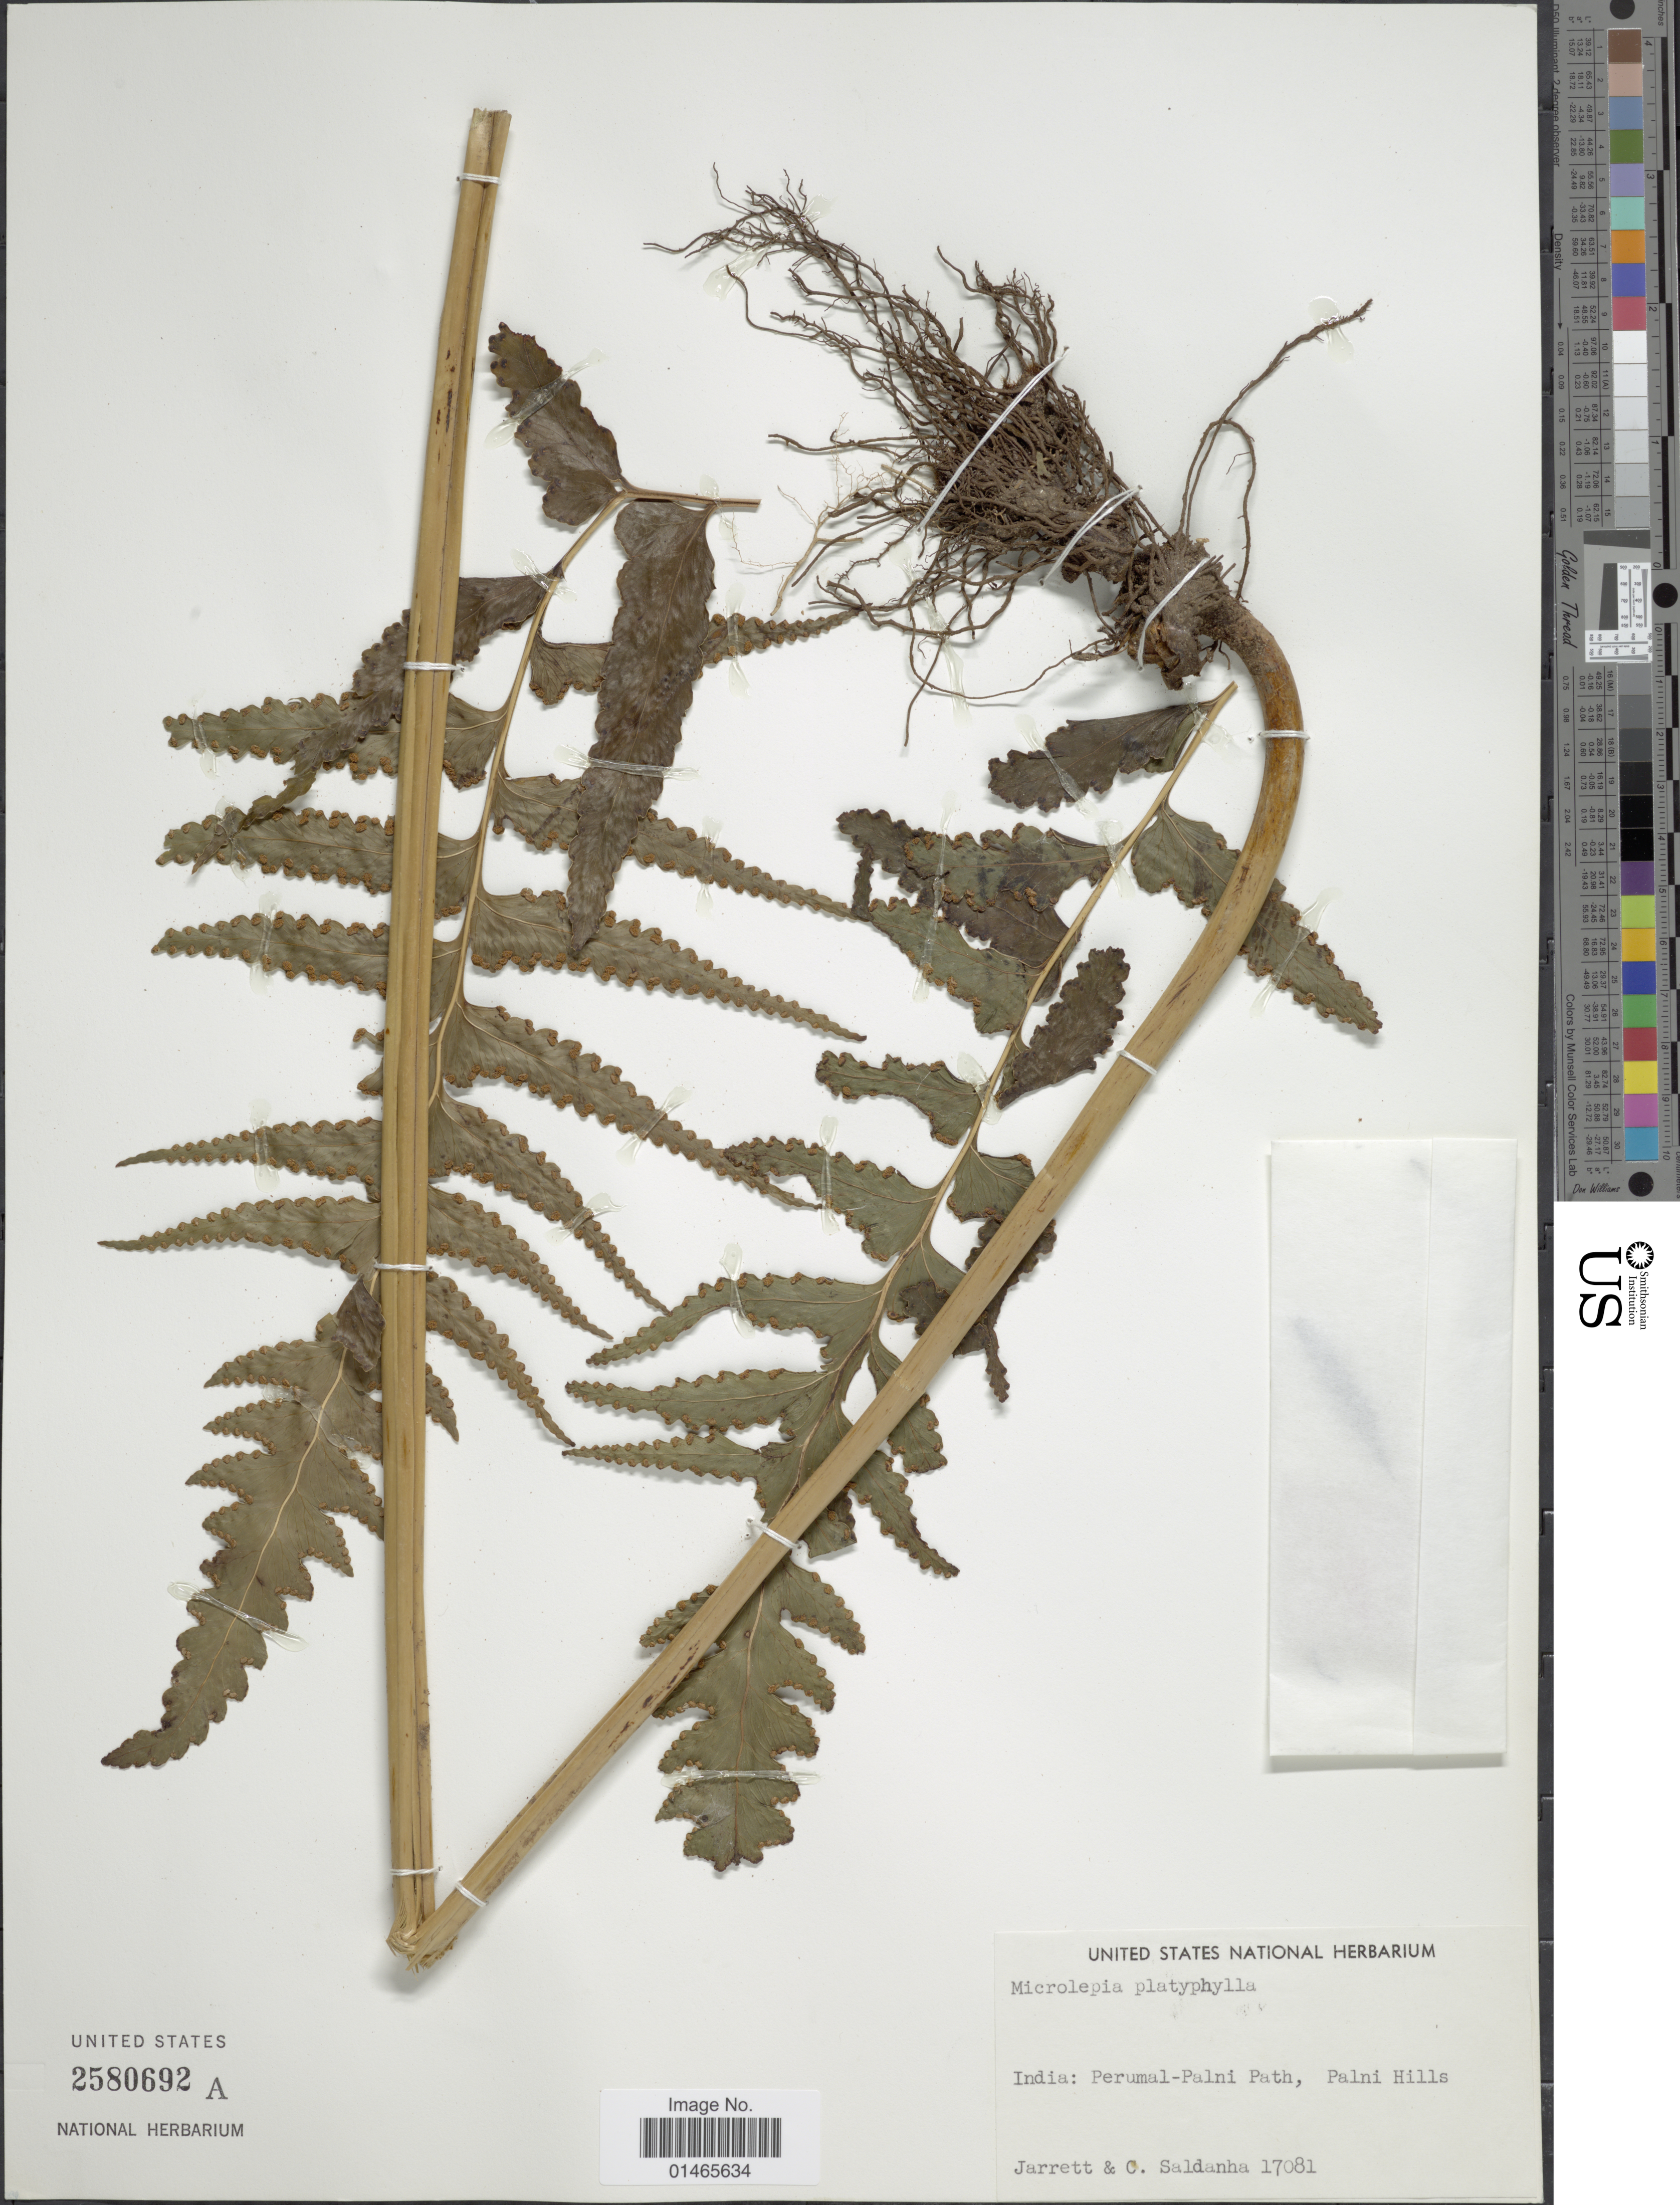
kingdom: Plantae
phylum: Tracheophyta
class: Polypodiopsida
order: Polypodiales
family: Dennstaedtiaceae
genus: Microlepia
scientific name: Microlepia platyphylla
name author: (D. Don) J. Sm.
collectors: J. Saldanha & C. Saldanha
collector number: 17081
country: India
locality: Permal-Palni Path, Palni Hills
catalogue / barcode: US 2580692A